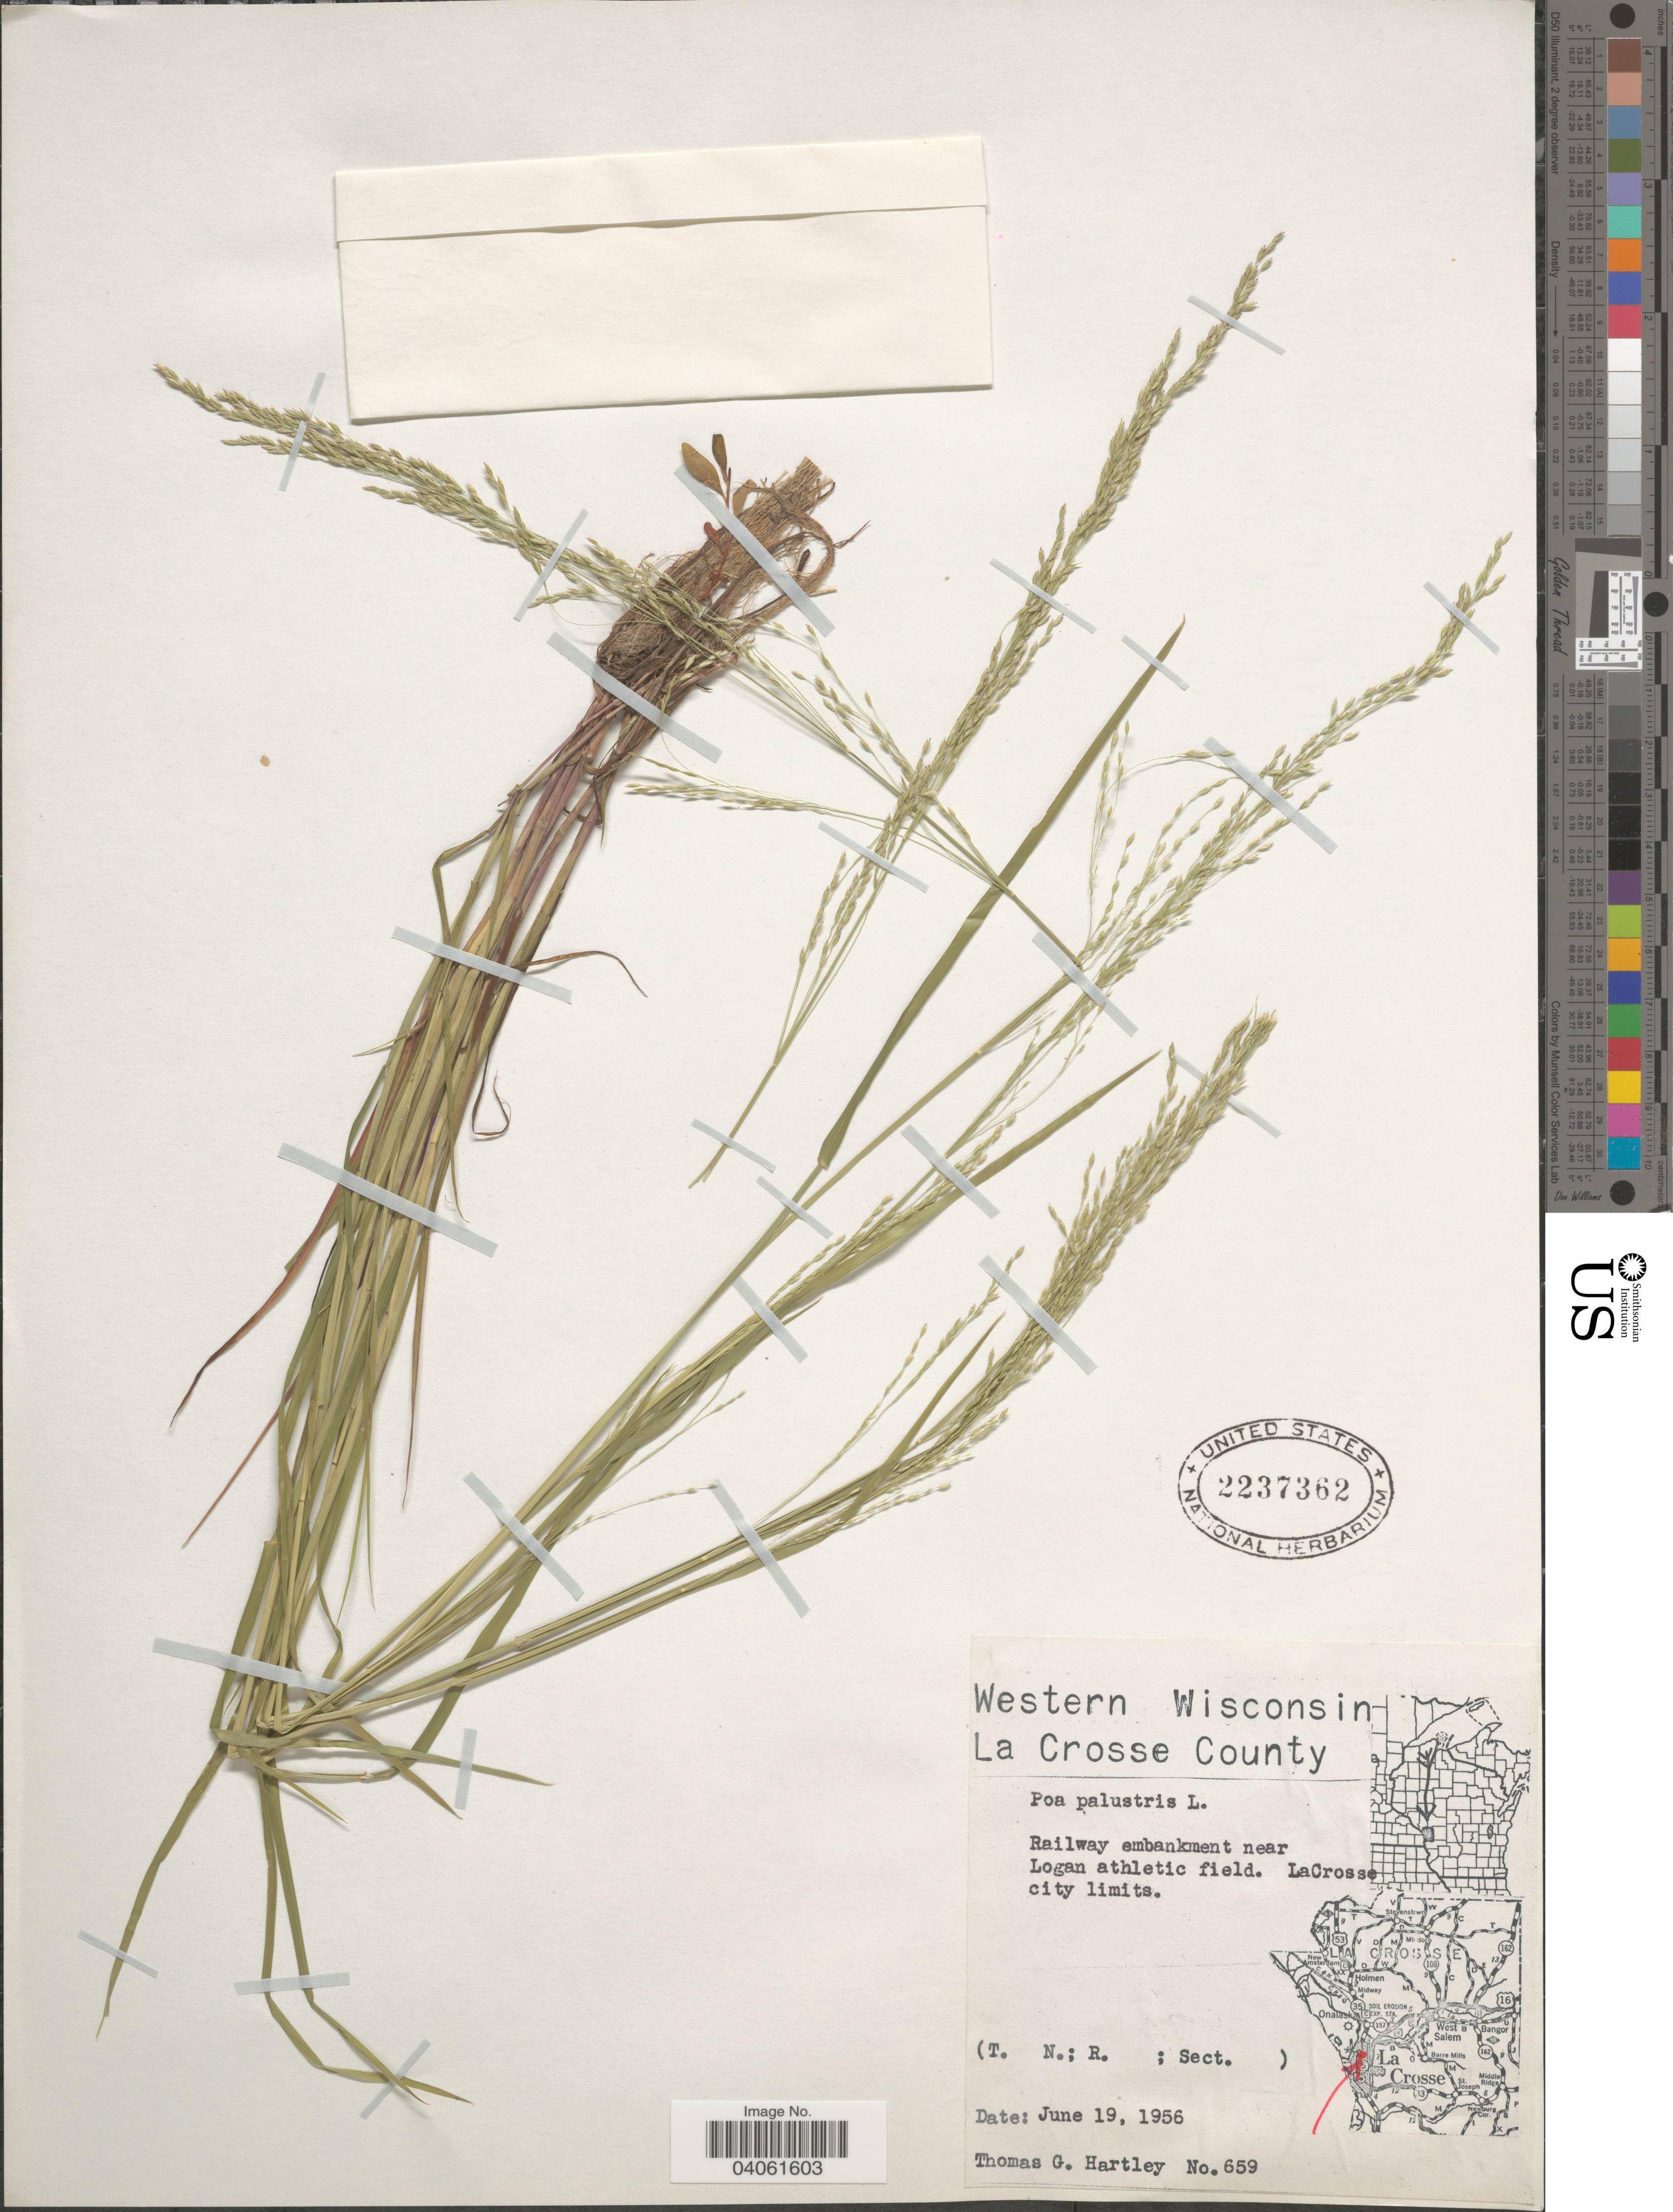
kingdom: Plantae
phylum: Tracheophyta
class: Liliopsida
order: Poales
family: Poaceae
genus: Poa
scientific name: Poa palustris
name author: L.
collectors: T. G. Hartley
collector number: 659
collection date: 1956-06-19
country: United States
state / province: Wisconsin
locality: Western Wisconsin. La Crosse County. Railway embankment near Logan athletic field. LaCrosse city limits.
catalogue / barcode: US 2237362